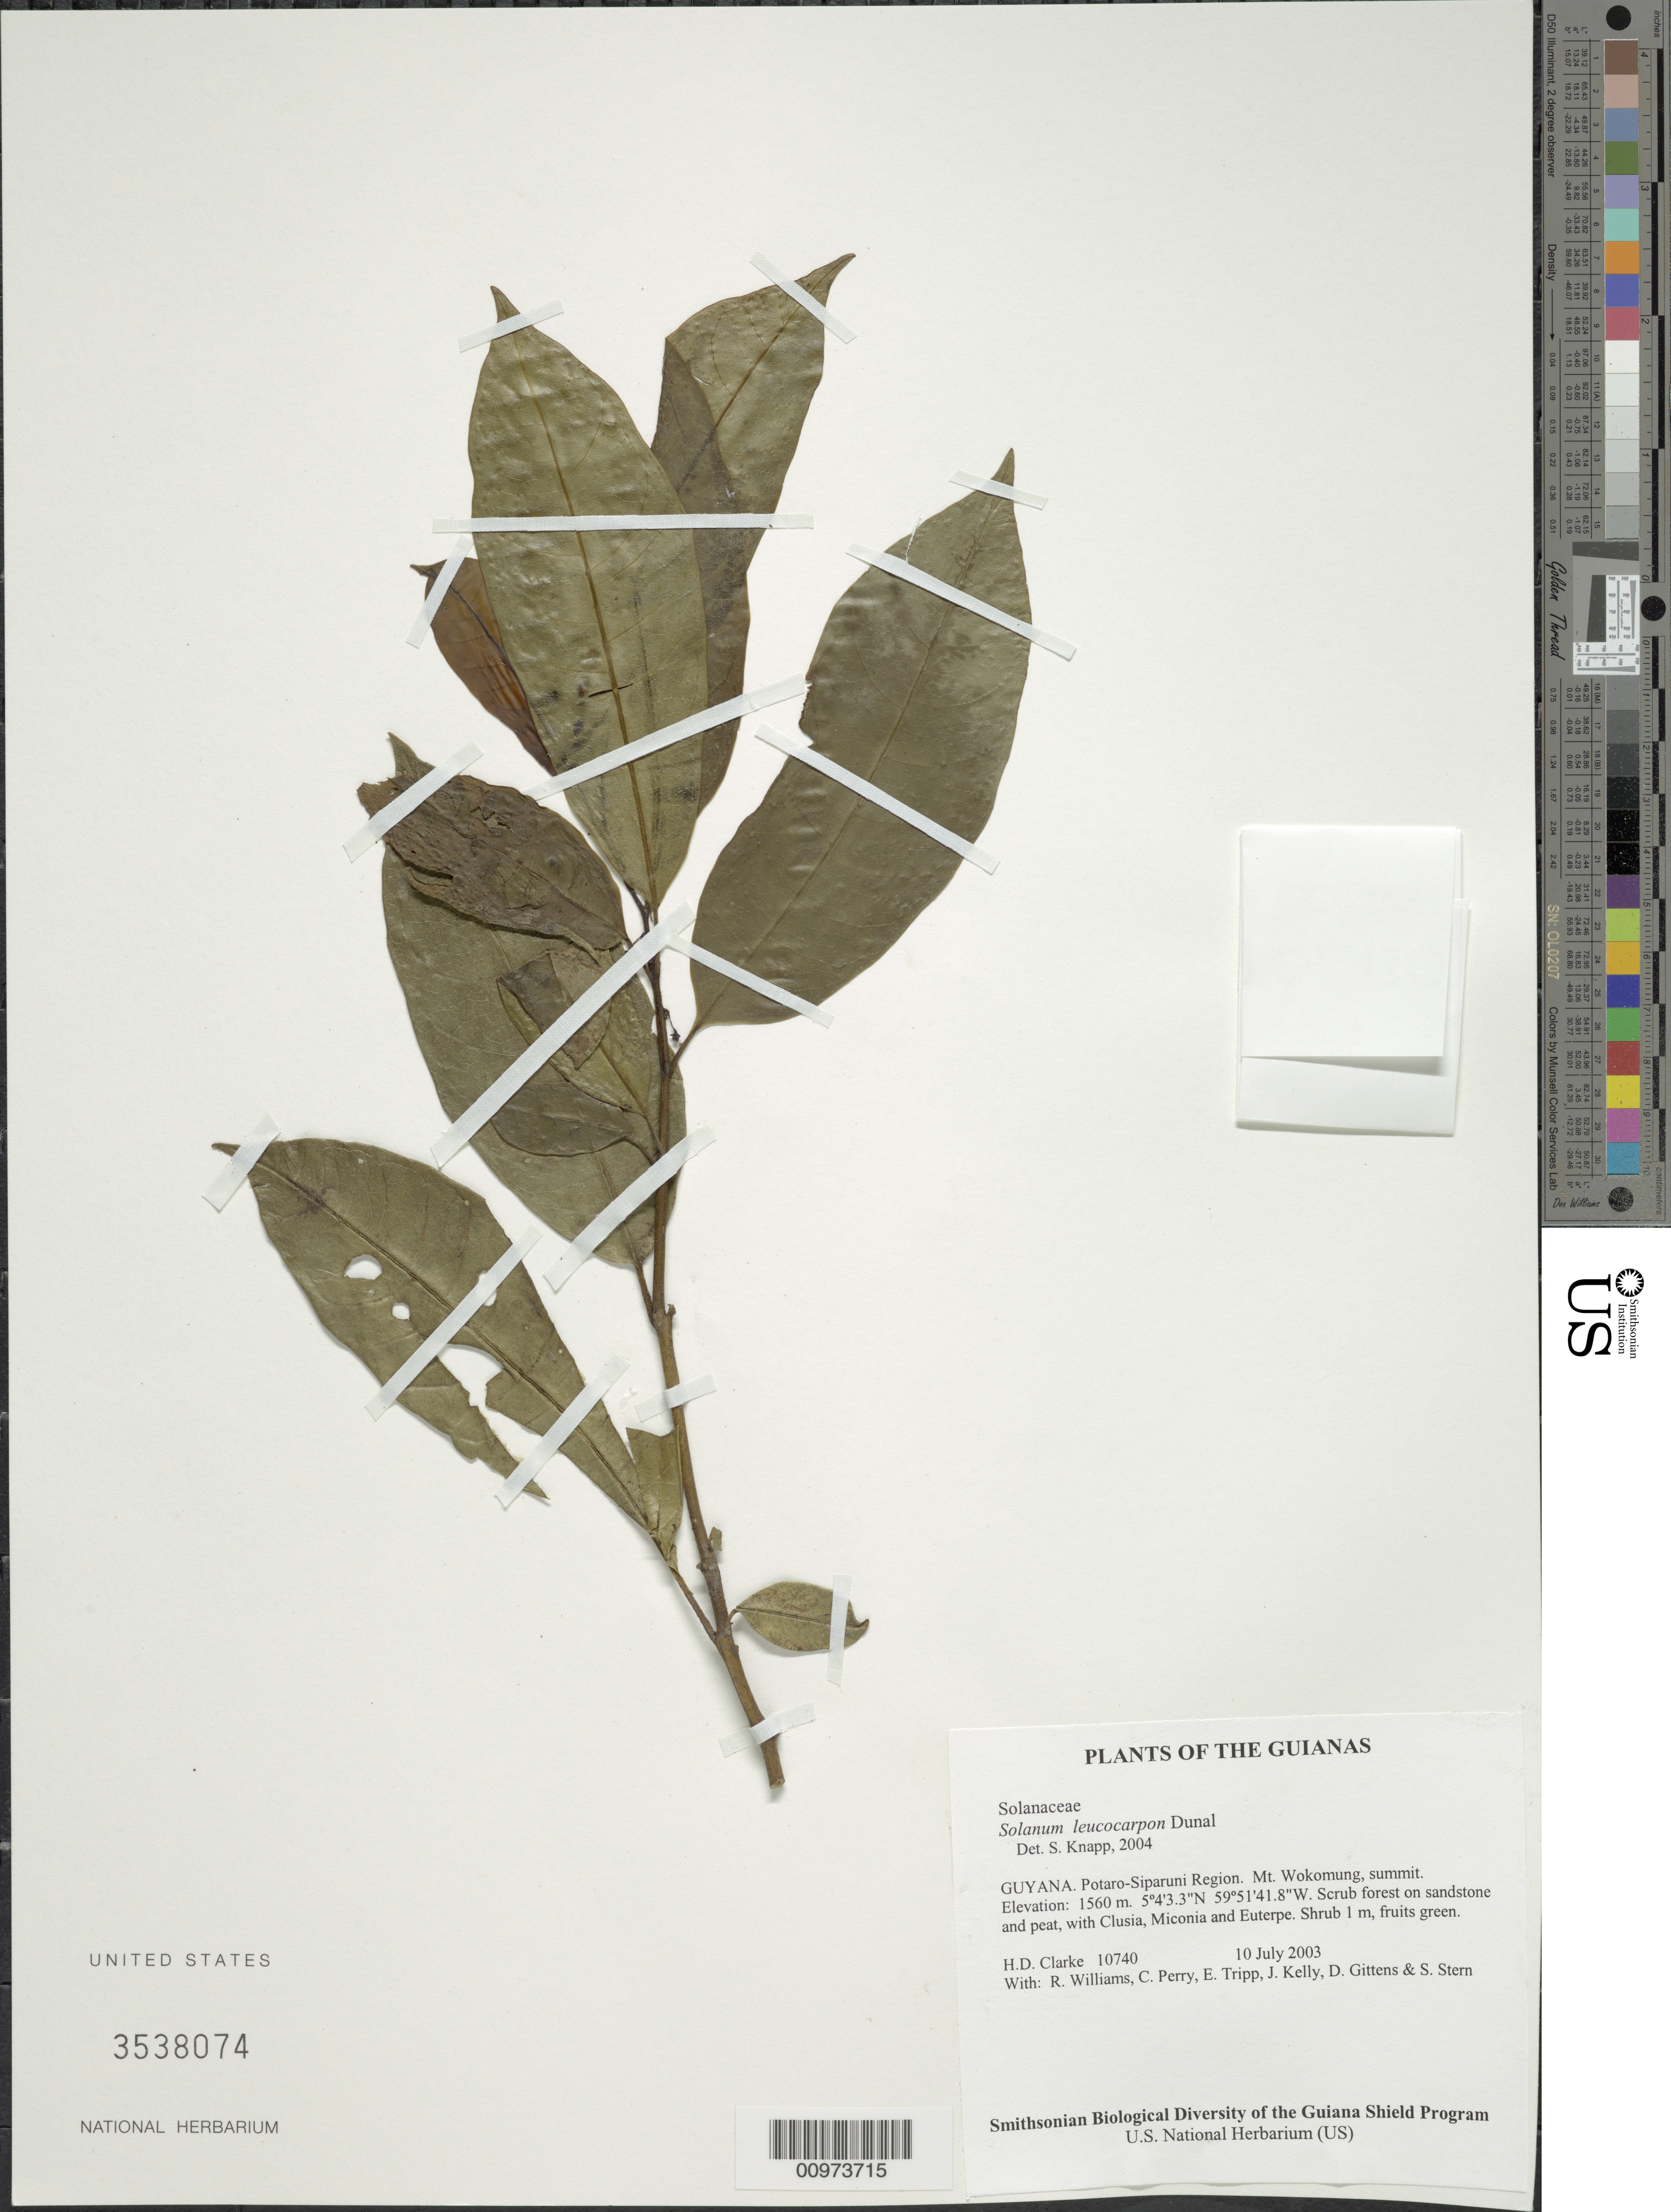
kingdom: Plantae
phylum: Tracheophyta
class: Magnoliopsida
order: Solanales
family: Solanaceae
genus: Solanum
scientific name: Solanum leucocarpon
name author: Dunal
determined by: Knapp, S. D.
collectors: H. D. Clarke, R. Williams, C. Perry, E. Tripp, J. Kelly, D. Gittens & S. R. Stern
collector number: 10740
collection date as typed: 10 July 2003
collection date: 2003-07-10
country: Guyana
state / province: Potaro-Siparuni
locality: Mt. Wokomung, summit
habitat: Scrub forest on sandstone and peat, with Clusia, Miconia and Euterpe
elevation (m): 1560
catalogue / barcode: US 3538074